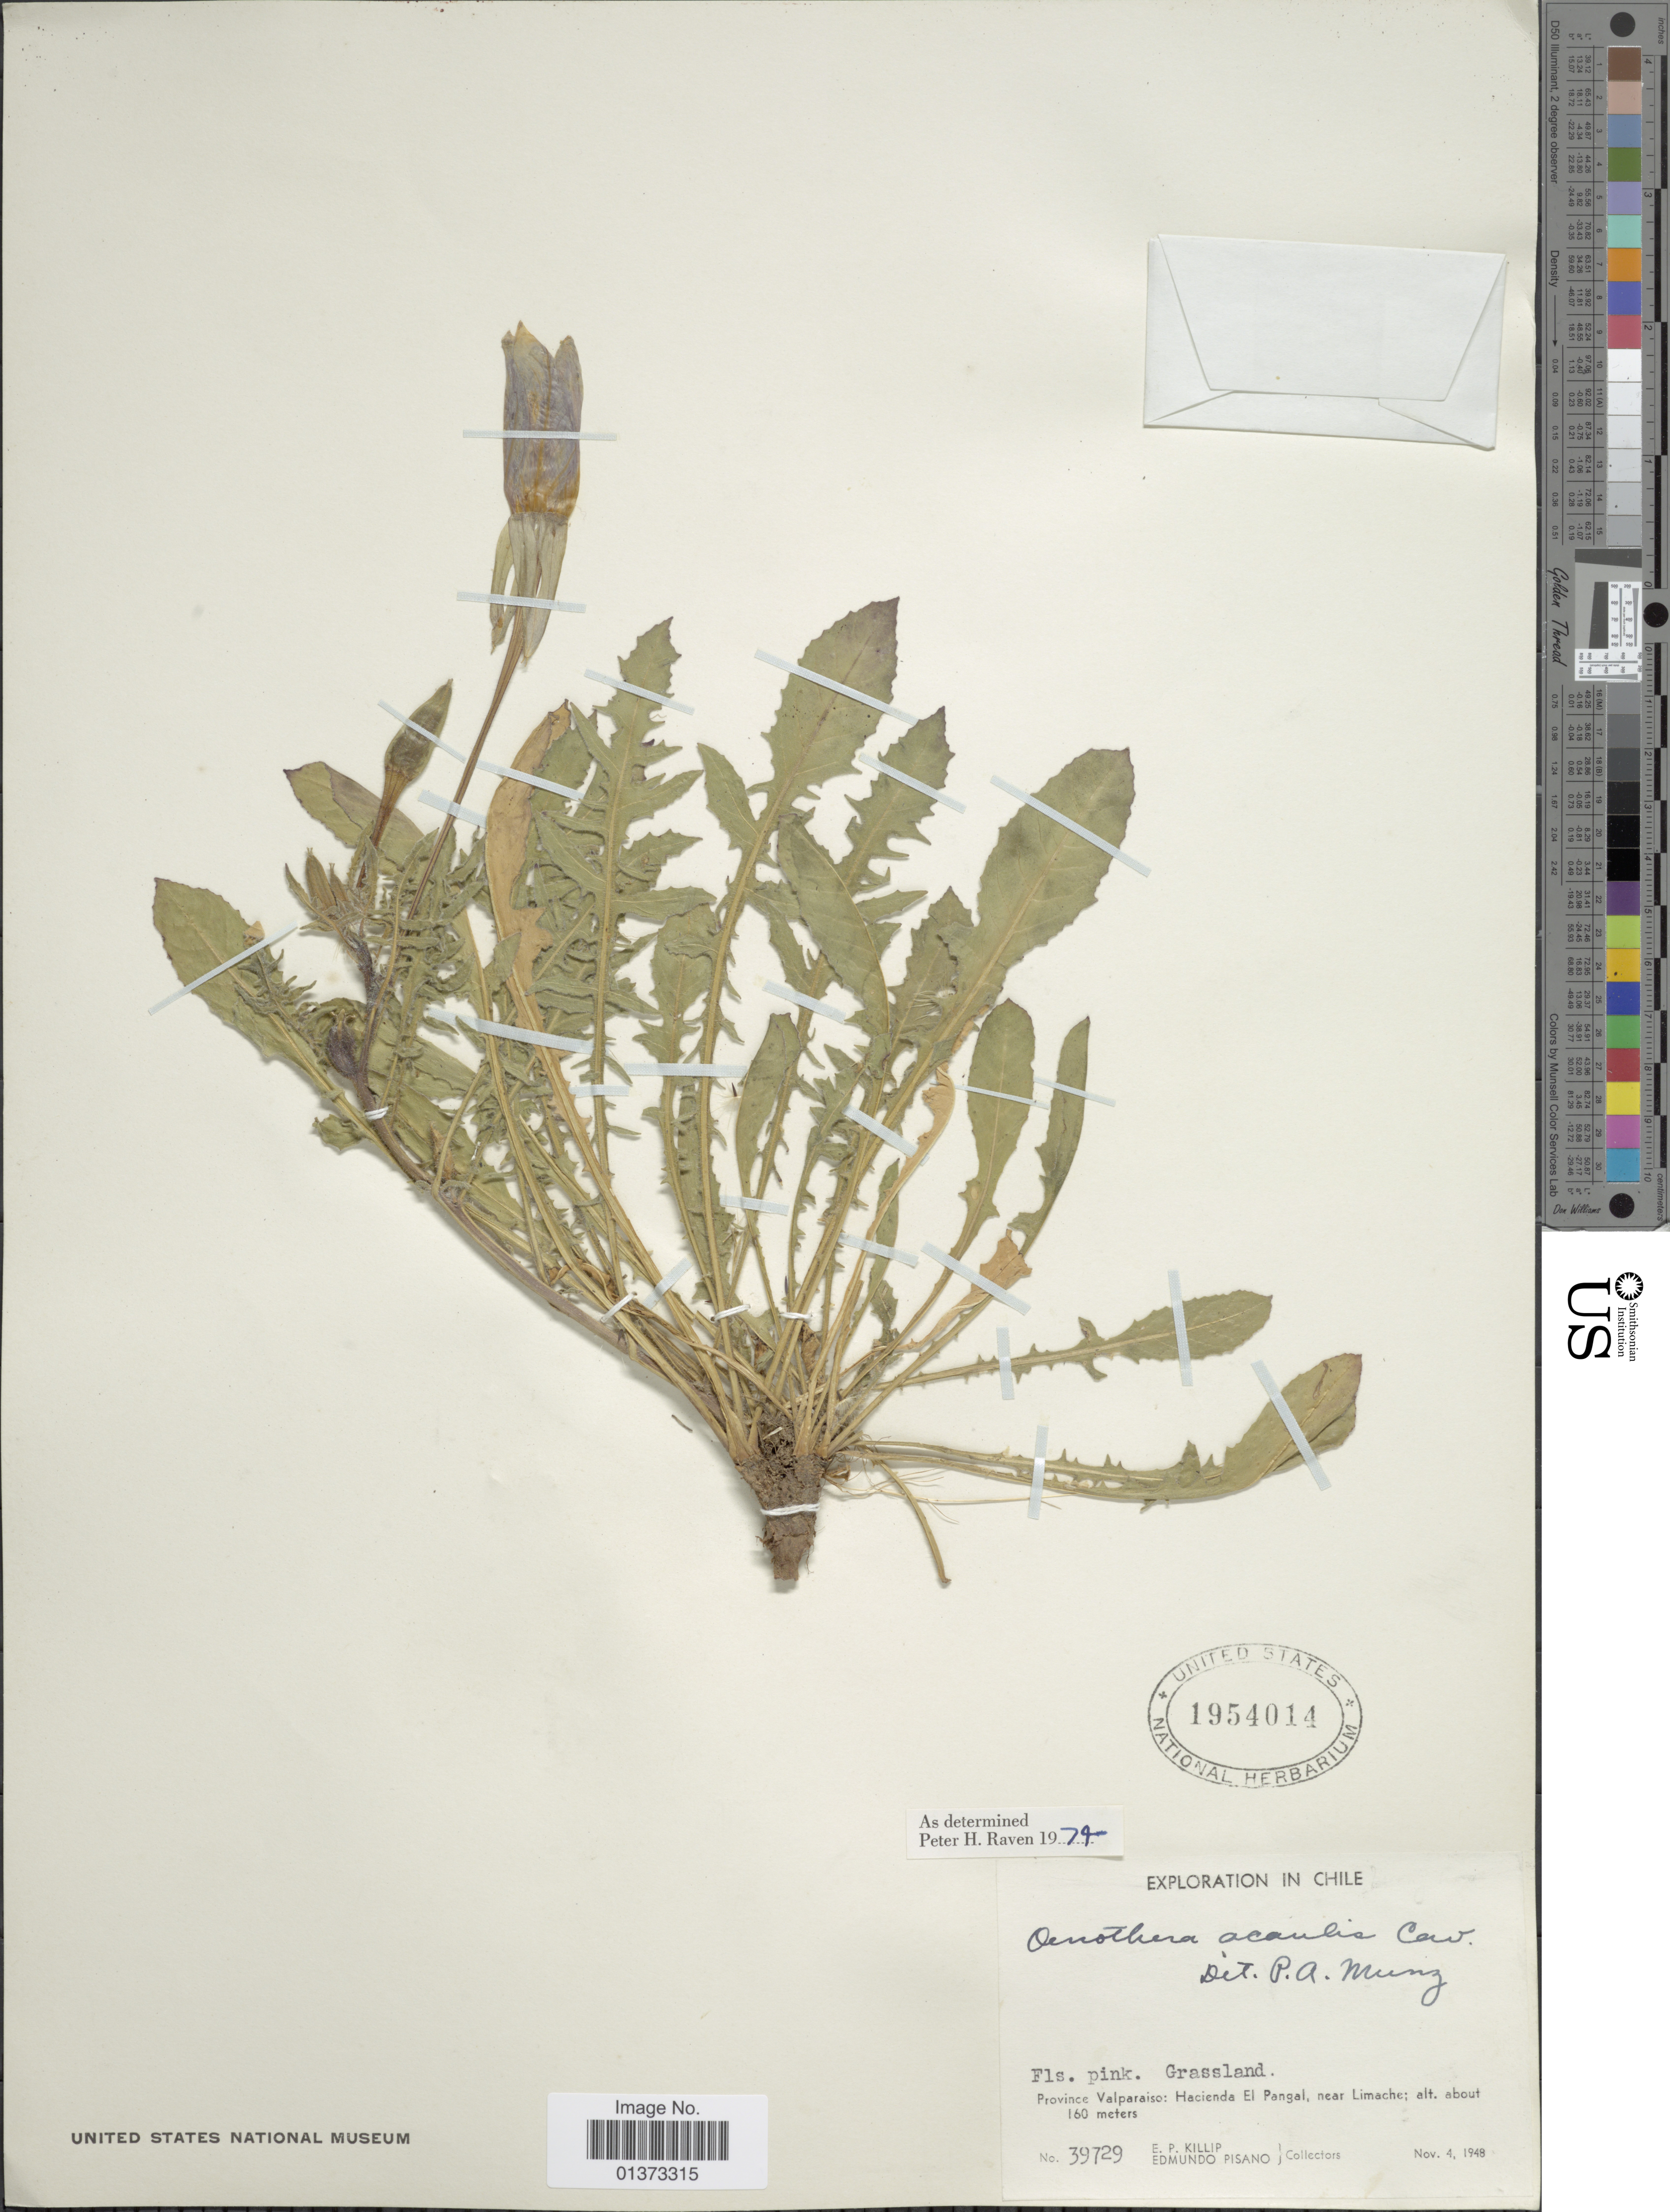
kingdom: Plantae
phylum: Tracheophyta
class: Magnoliopsida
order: Myrtales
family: Onagraceae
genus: Oenothera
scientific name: Oenothera acaulis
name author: Cav.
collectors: E. P. Killip & -. Pisani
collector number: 39729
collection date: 1948-11-04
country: Chile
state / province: Valparaíso (V)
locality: Hacienda El Pangal, near Limache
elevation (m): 160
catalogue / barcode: US 1954014